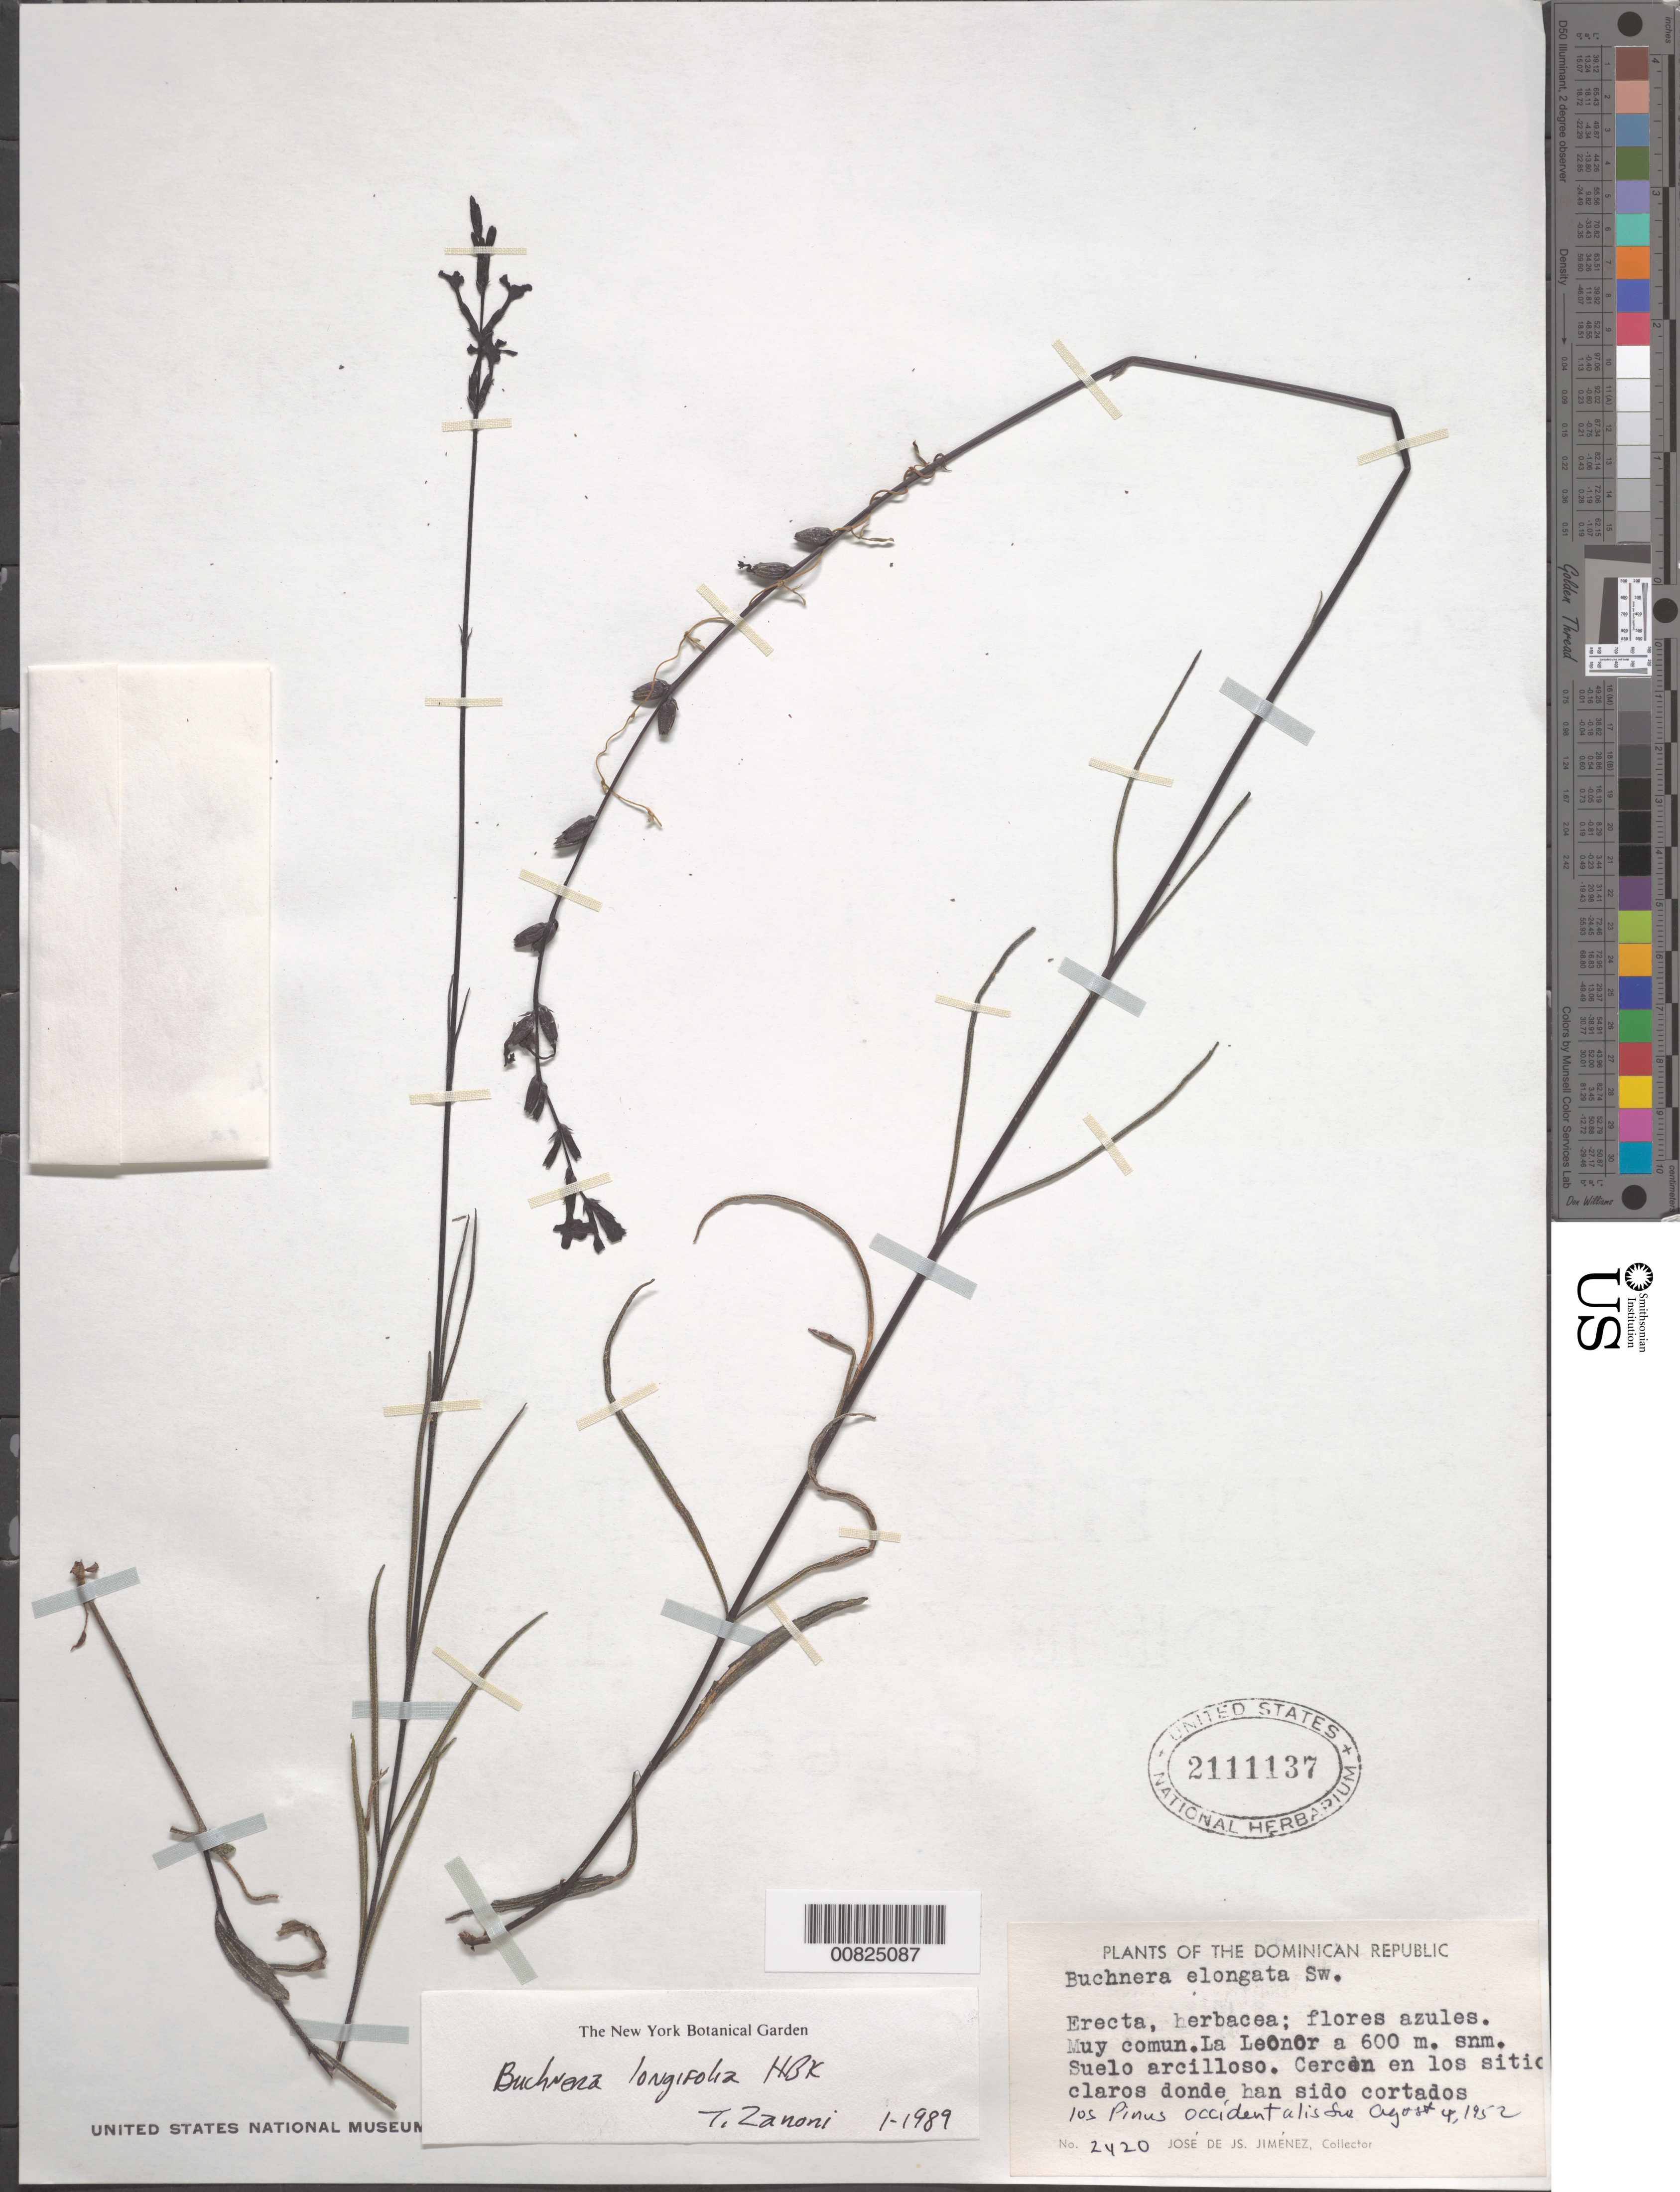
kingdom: Plantae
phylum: Tracheophyta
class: Magnoliopsida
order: Lamiales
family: Orobanchaceae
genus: Buchnera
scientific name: Buchnera longifolia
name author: Kunth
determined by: Zanoni, T. A., (NY), New York Botanical Garden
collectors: J. J. Jiménez Almonte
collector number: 2420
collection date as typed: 04 Aug 1952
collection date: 1952-08-04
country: Dominican Republic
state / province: Monte Cristi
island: Hispaniola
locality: La Leonor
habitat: Suelo arcillosao, cercen en los sitios claros donde han sido cortados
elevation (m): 600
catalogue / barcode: US 2111137